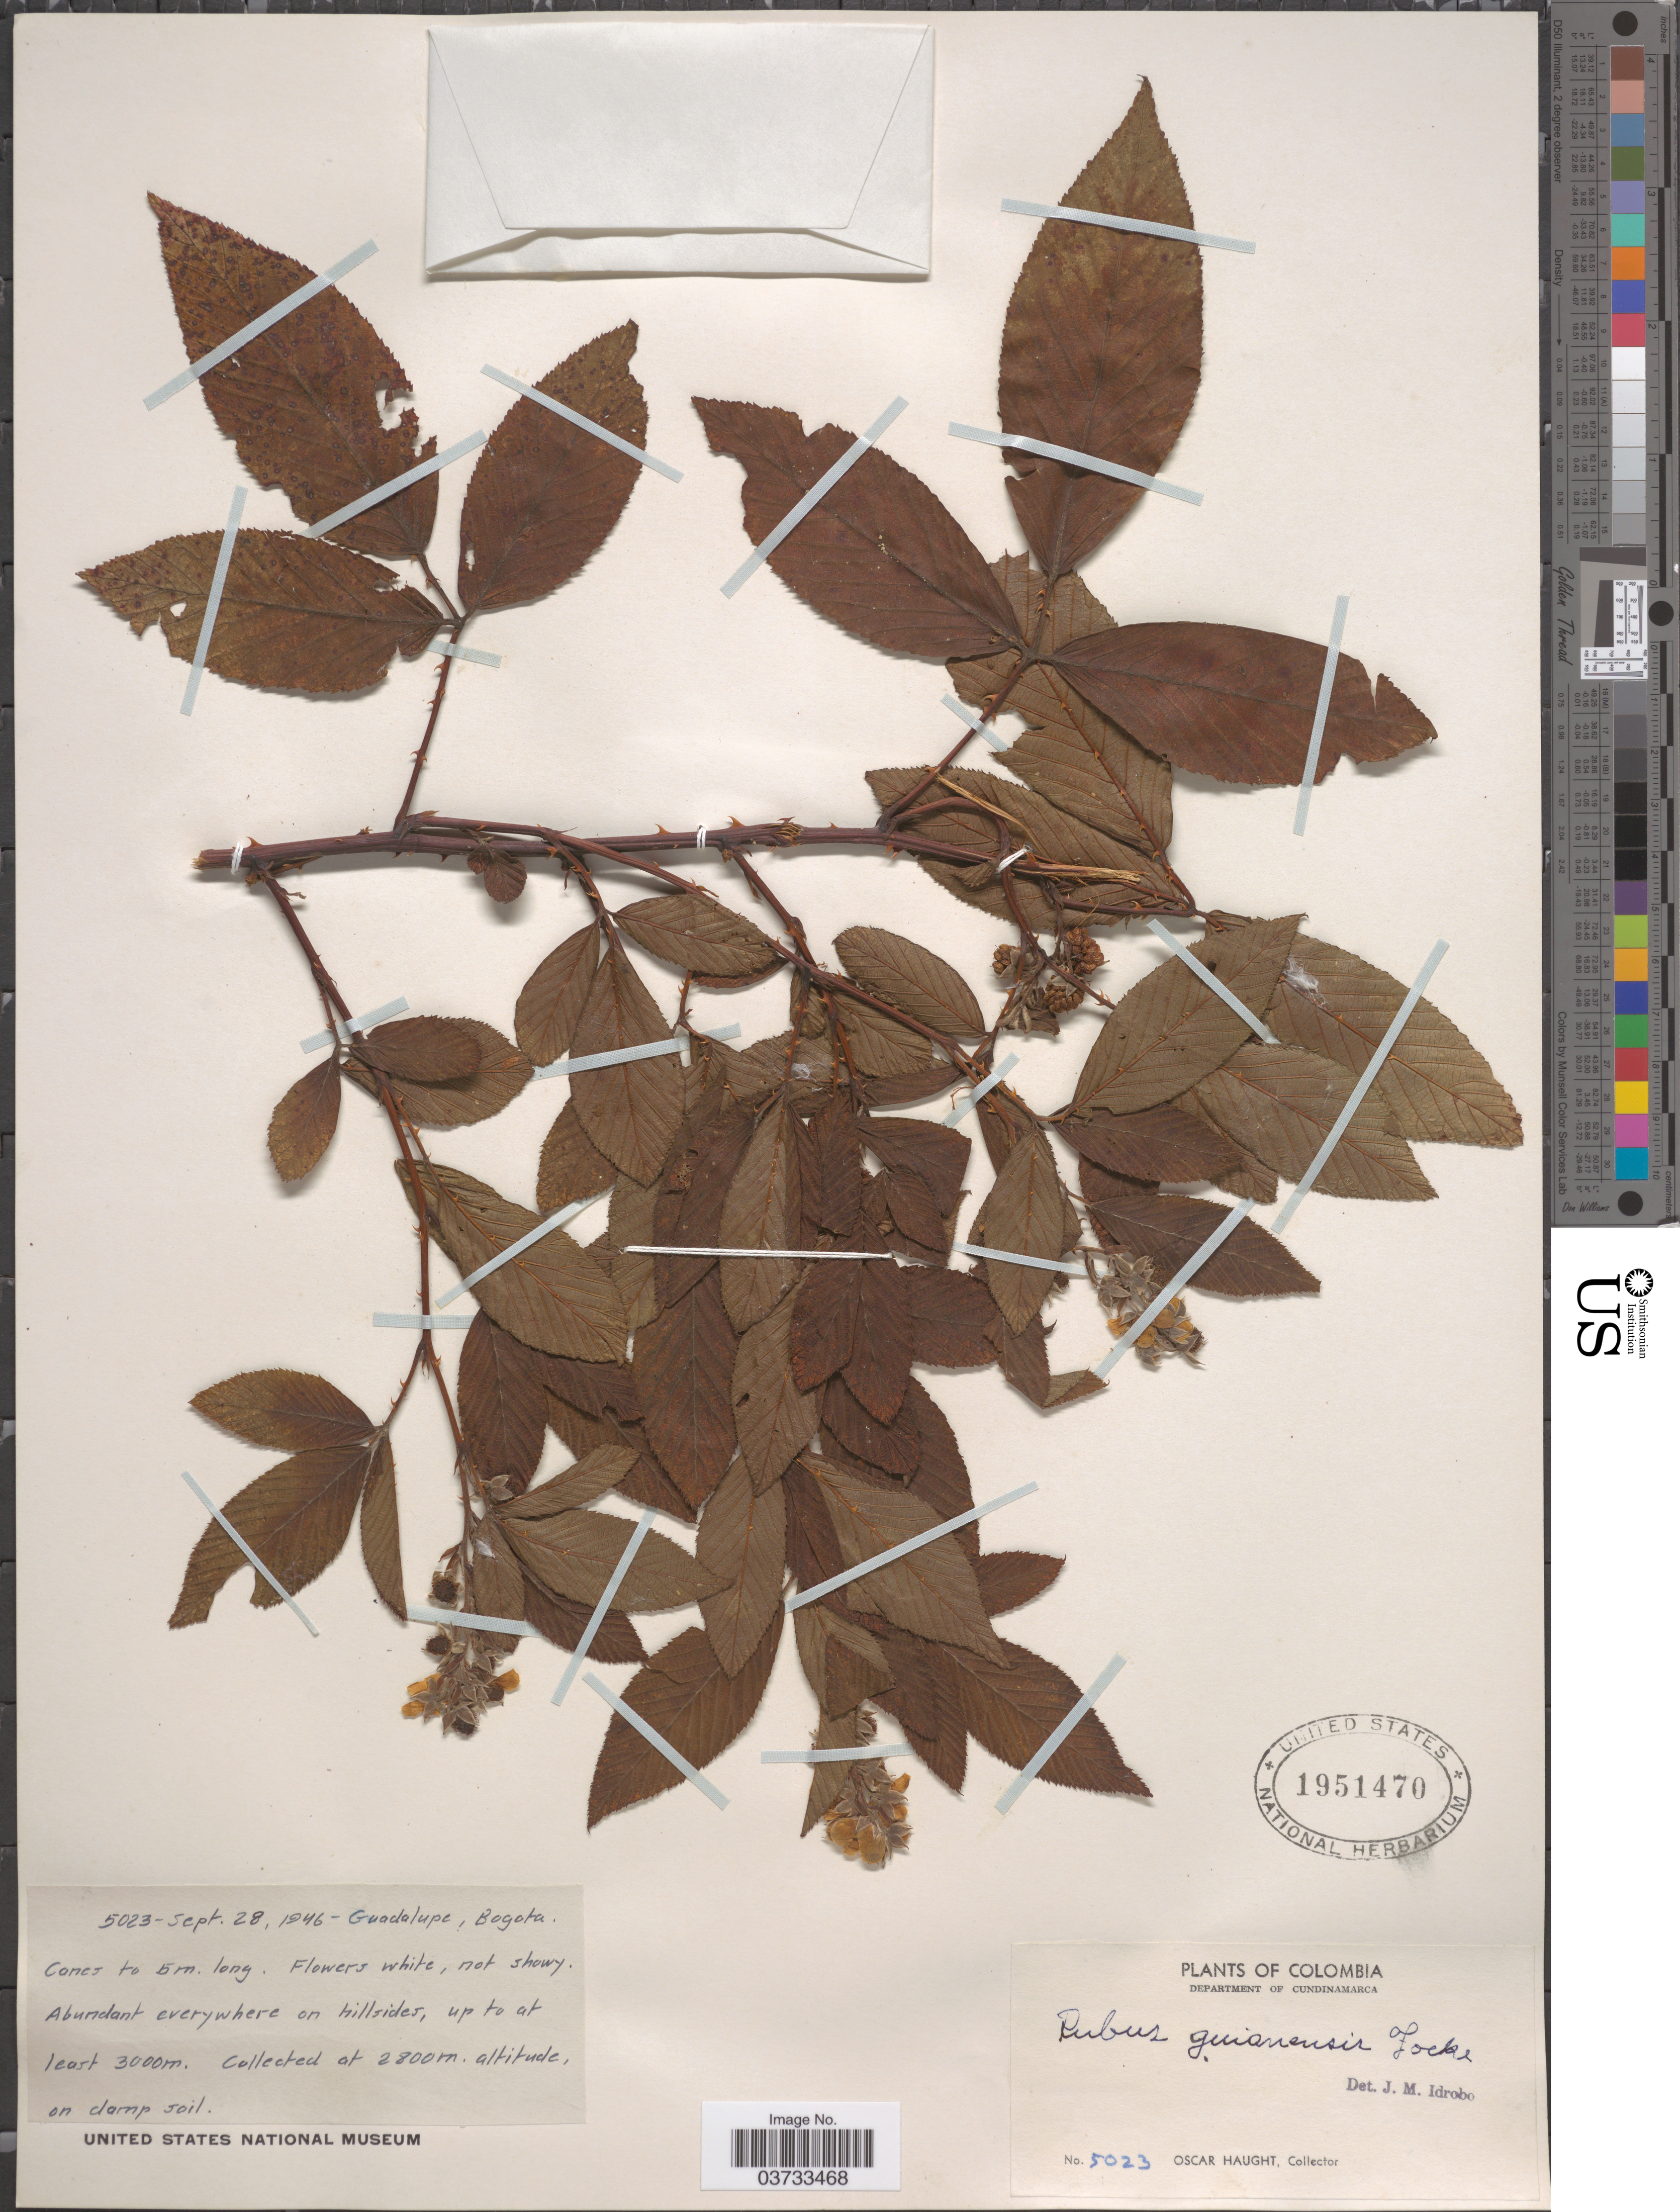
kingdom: Plantae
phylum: Tracheophyta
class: Magnoliopsida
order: Rosales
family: Rosaceae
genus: Rubus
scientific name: Rubus guyanensis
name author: Focke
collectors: O. Haught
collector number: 5023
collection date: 1946-09-28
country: Colombia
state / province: Cundinamarca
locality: Guadalupe, Bogota. Department of Cundinamarca.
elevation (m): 2800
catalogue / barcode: US 1951470